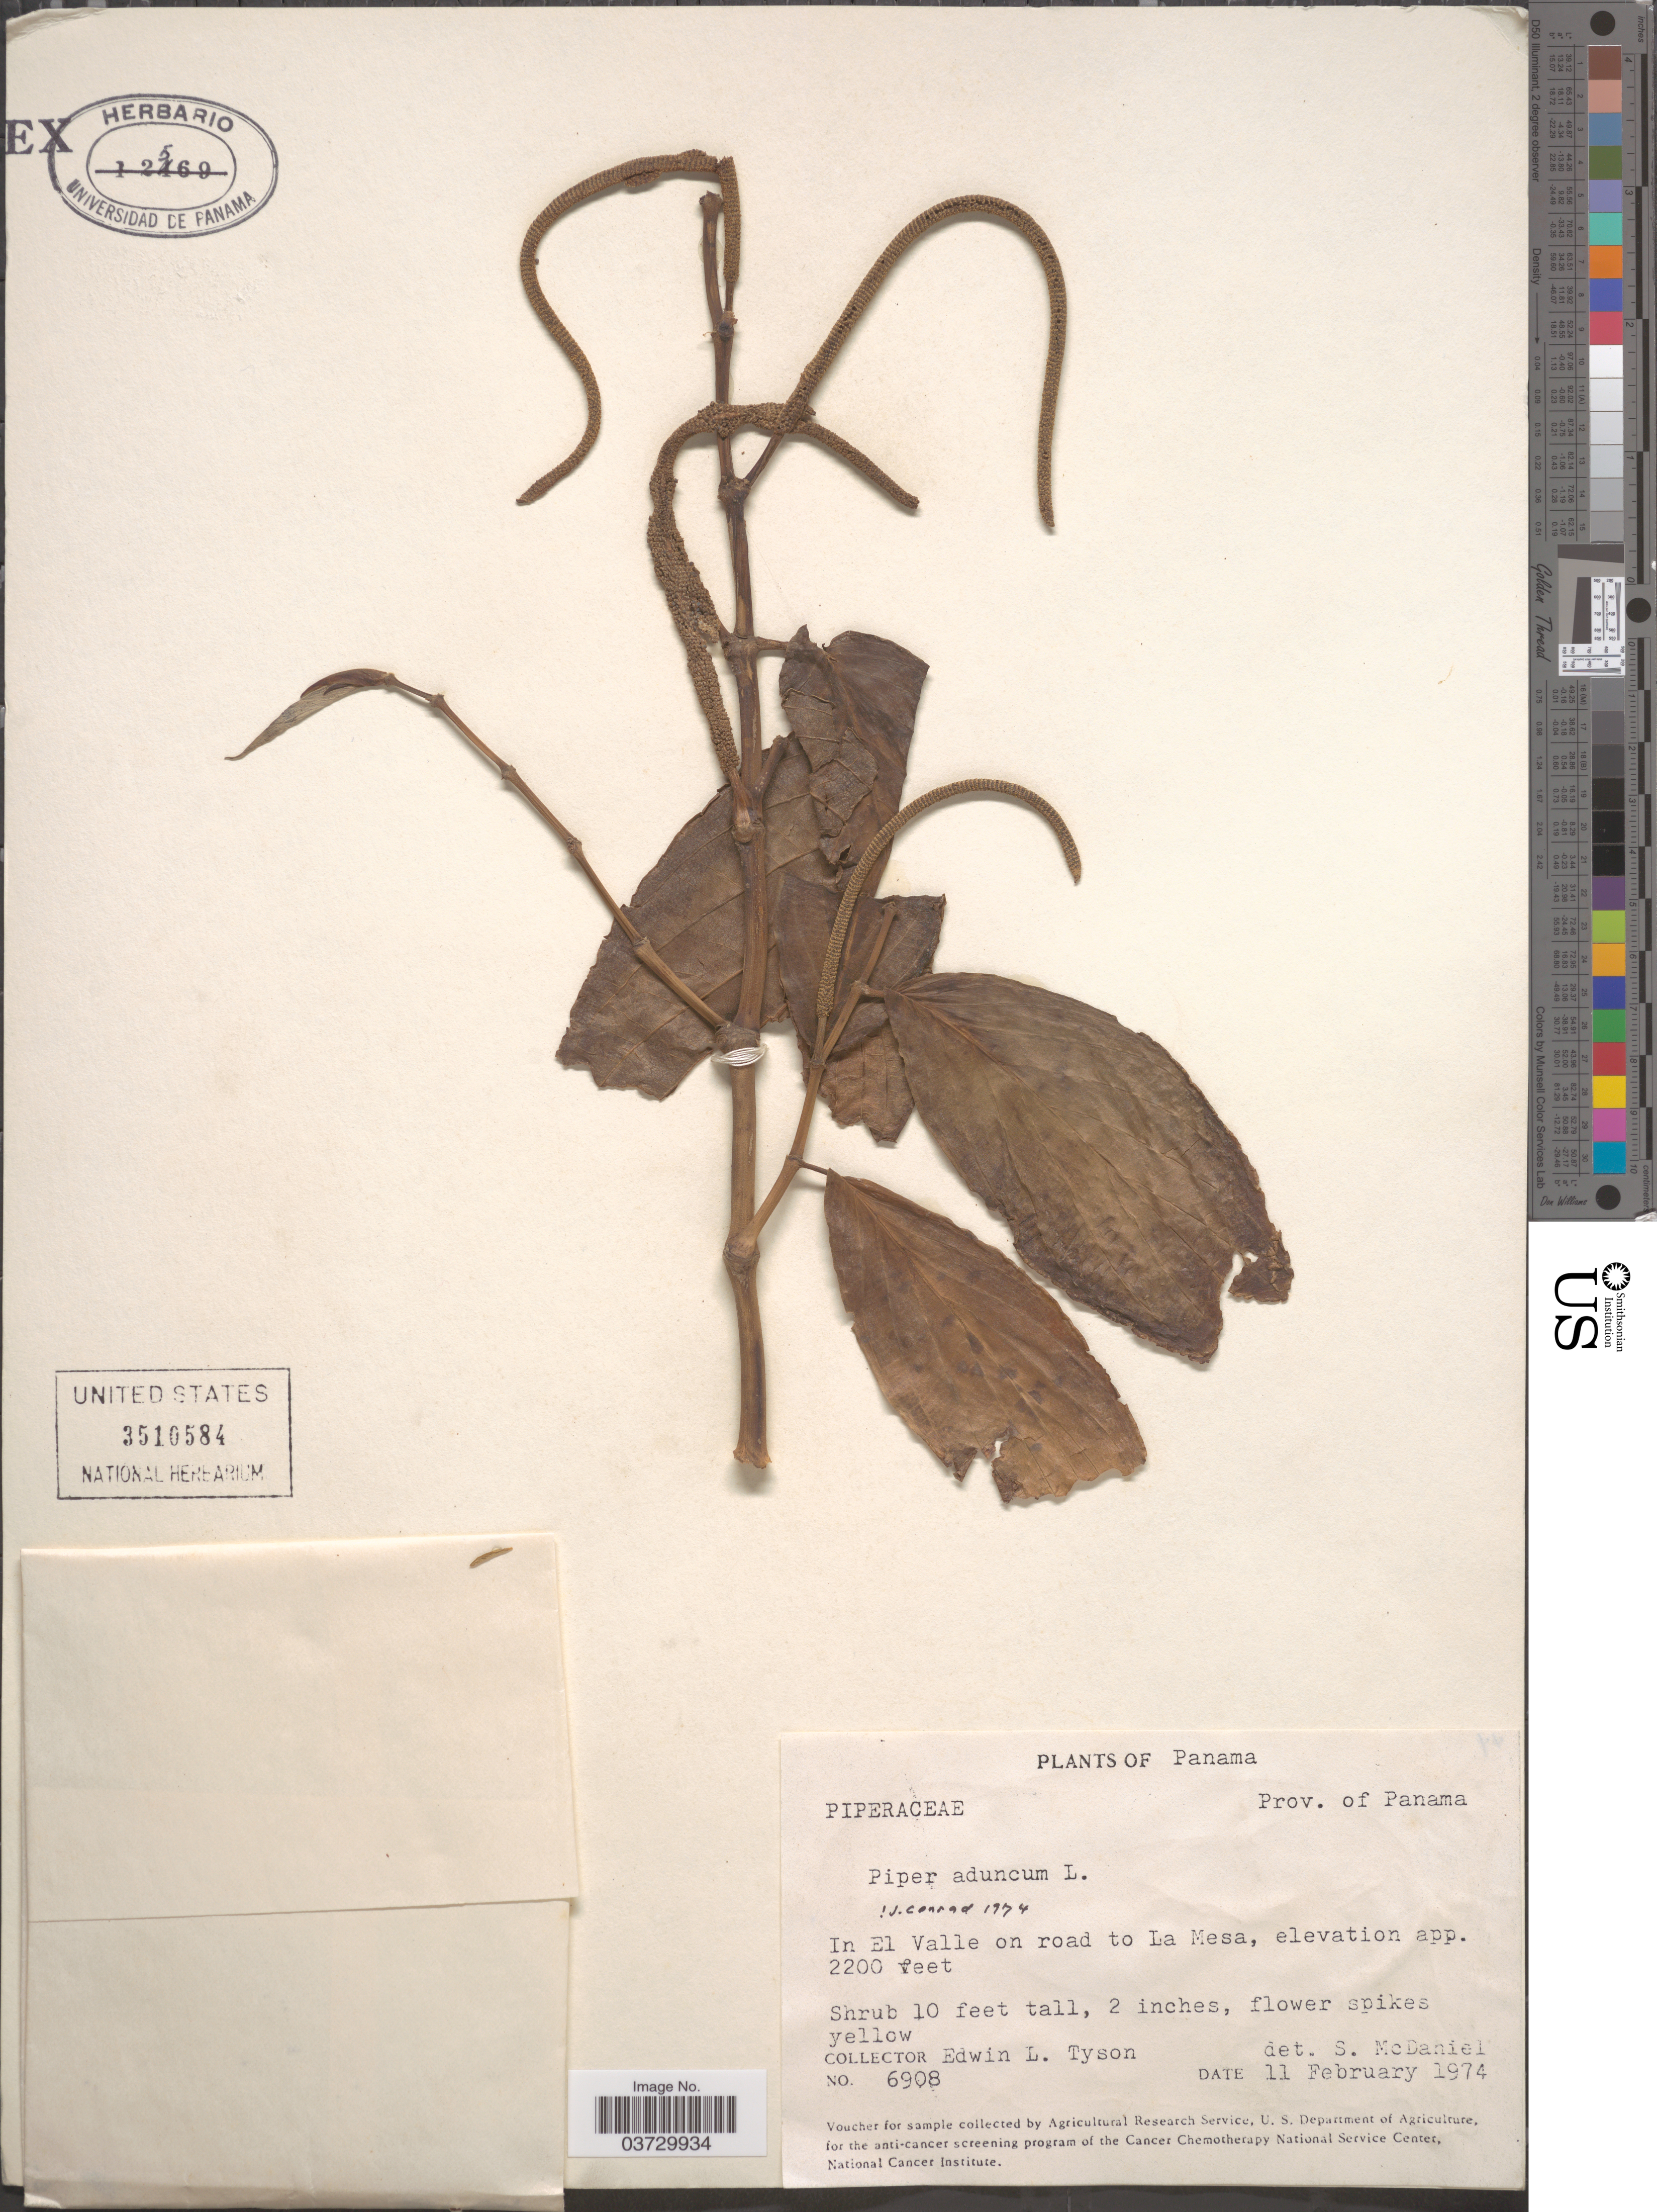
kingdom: Plantae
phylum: Tracheophyta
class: Magnoliopsida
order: Piperales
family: Piperaceae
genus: Piper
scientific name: Piper aduncum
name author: L.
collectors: E. L. Tyson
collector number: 6908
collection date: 1974-02-11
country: Panama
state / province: Panamá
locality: In El Valle on road to La Mesa.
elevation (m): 671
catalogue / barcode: US 3510584